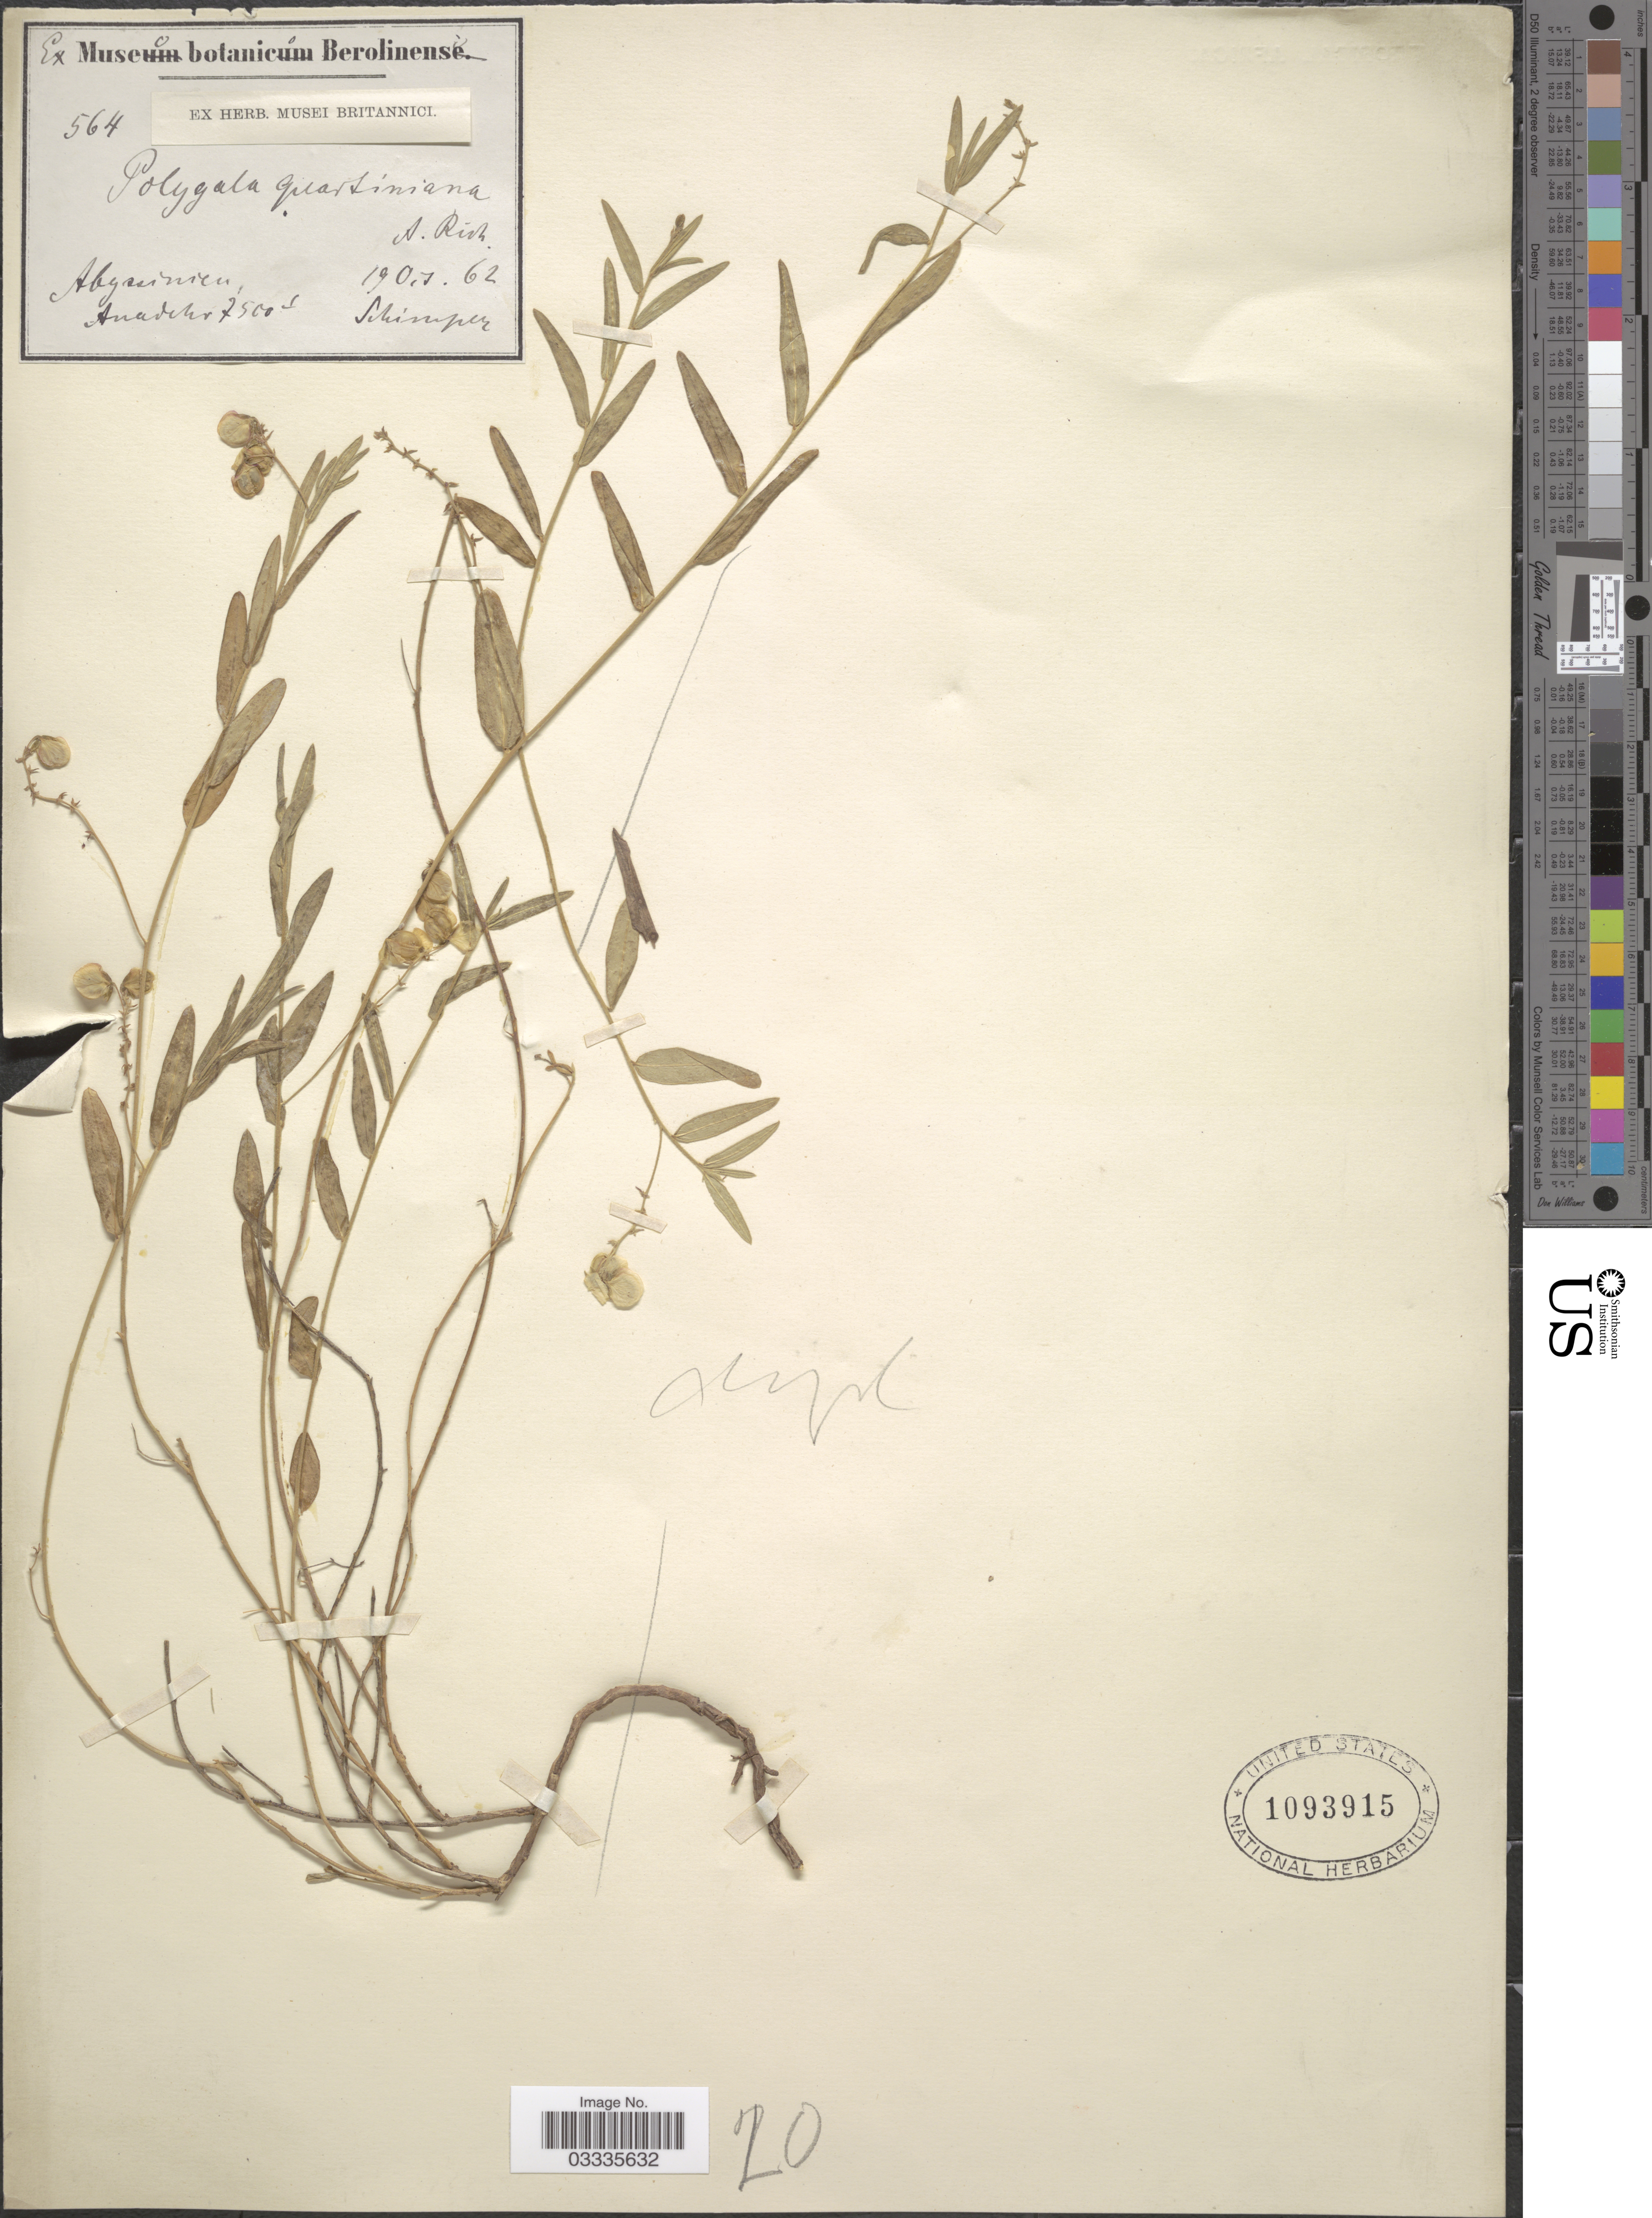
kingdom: Plantae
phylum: Tracheophyta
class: Magnoliopsida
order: Fabales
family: Polygalaceae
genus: Polygala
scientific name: Polygala quartiniana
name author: A. Rich.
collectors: -. Schimper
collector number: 564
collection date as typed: Transcribed d/m/y: 19/10/62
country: Ethiopia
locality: Abyssinien Anadehr.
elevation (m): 2286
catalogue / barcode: US 1093915